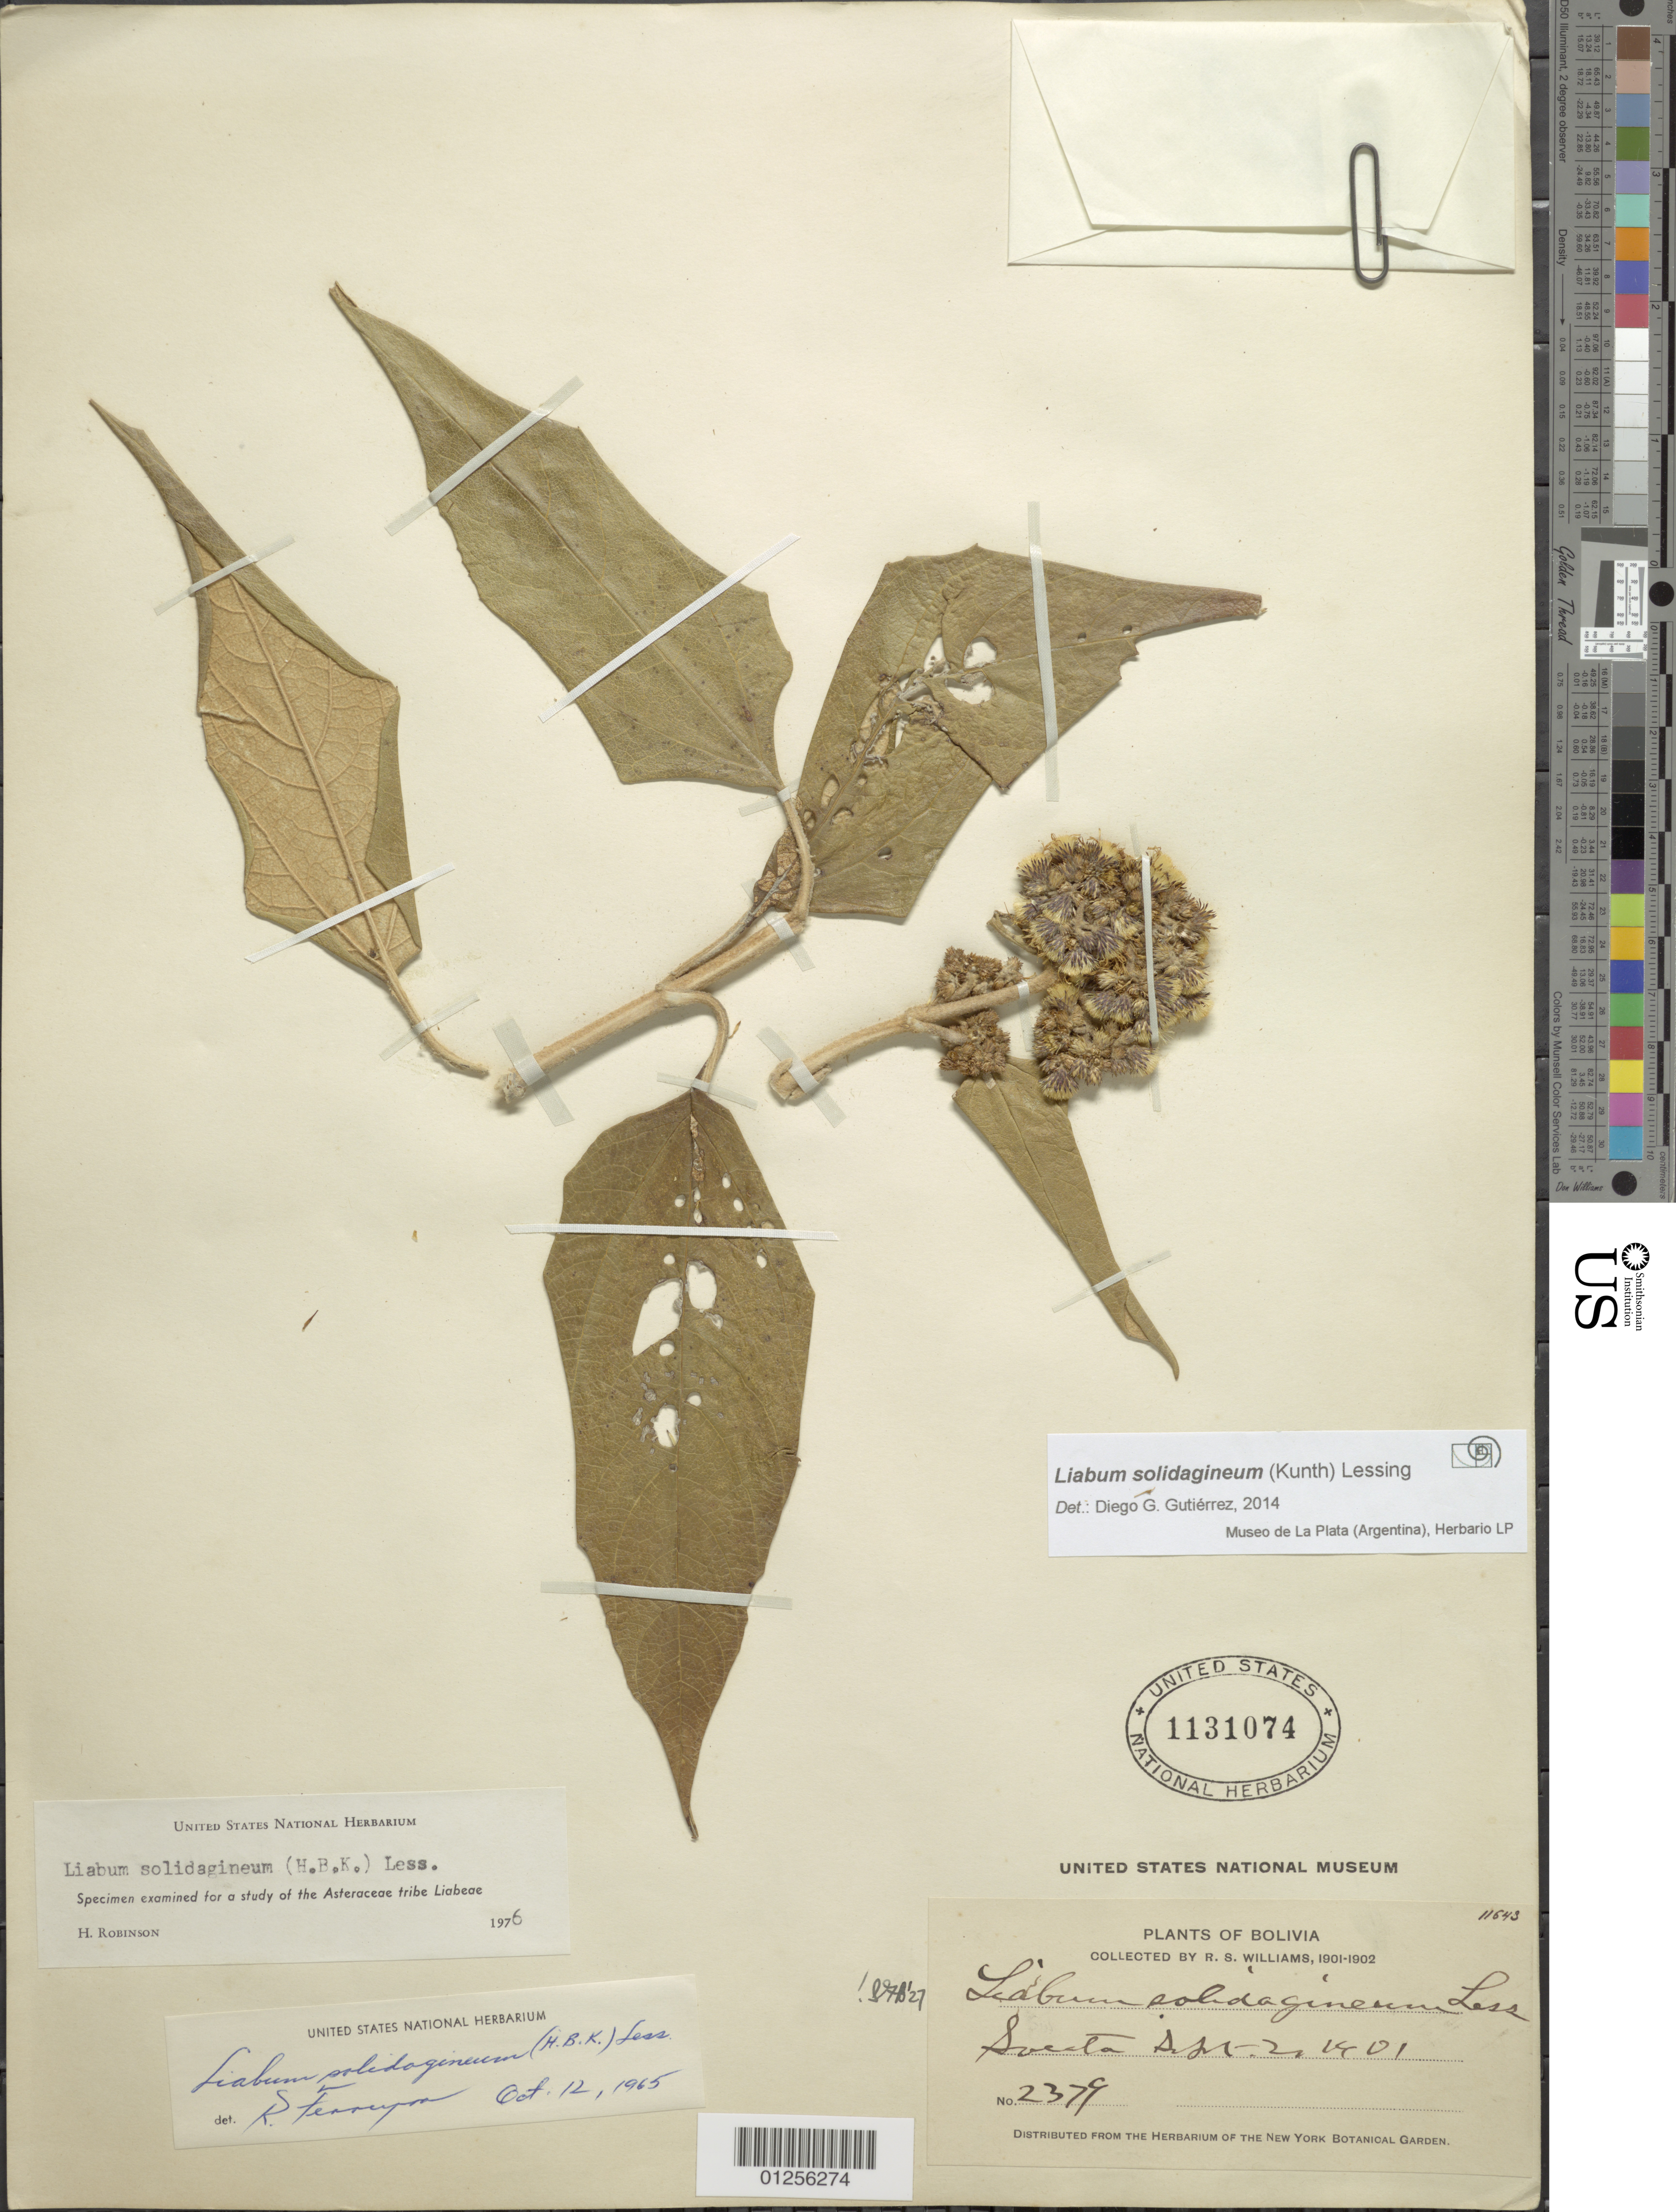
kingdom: Plantae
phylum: Tracheophyta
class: Magnoliopsida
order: Asterales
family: Asteraceae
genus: Liabum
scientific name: Liabum solidagineum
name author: (Kunth) Less.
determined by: Gutierrez, D. G.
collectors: R. William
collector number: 2379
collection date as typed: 2 September 1901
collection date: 1901-09-02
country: Bolivia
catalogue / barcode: US 1131074